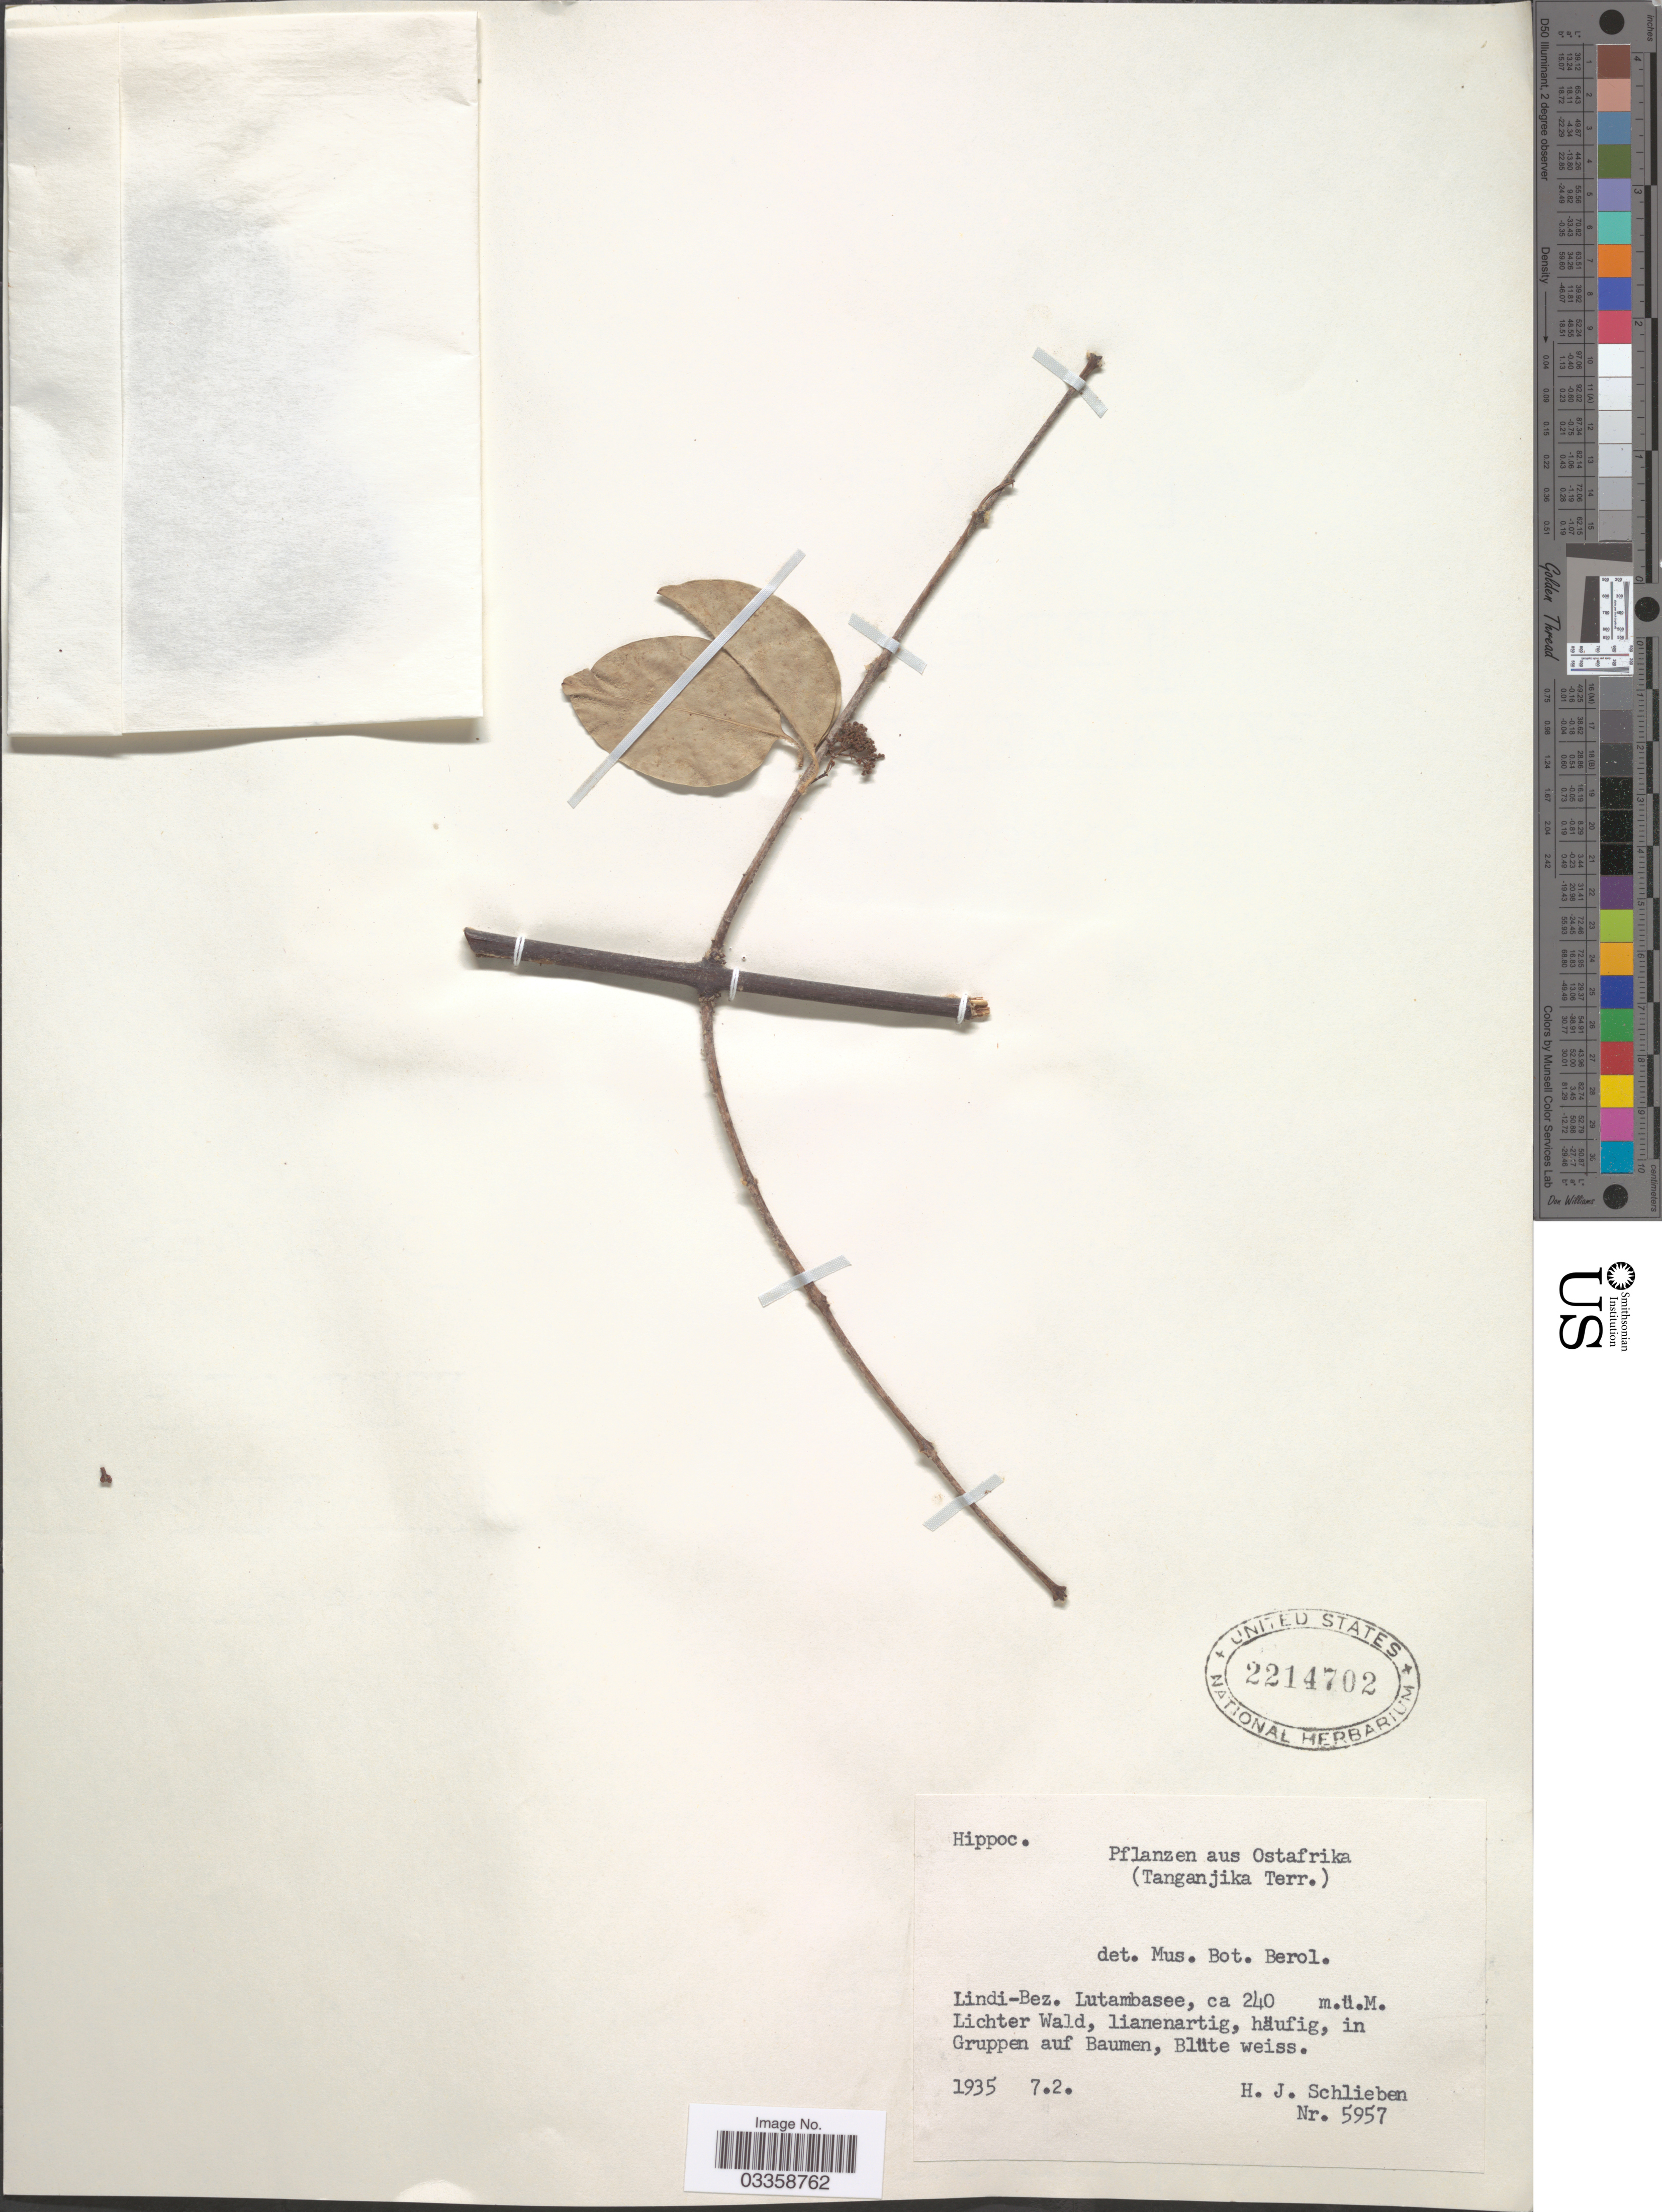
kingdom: Plantae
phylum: Tracheophyta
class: Magnoliopsida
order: Celastrales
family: Celastraceae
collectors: H. J. Schlieben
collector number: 5957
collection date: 1935-02-07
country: Tanzania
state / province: Lindi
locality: Ostafrika (Tanganjika Terr.) Lindi-Bez. Lutambasee.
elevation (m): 240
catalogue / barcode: US 2214702